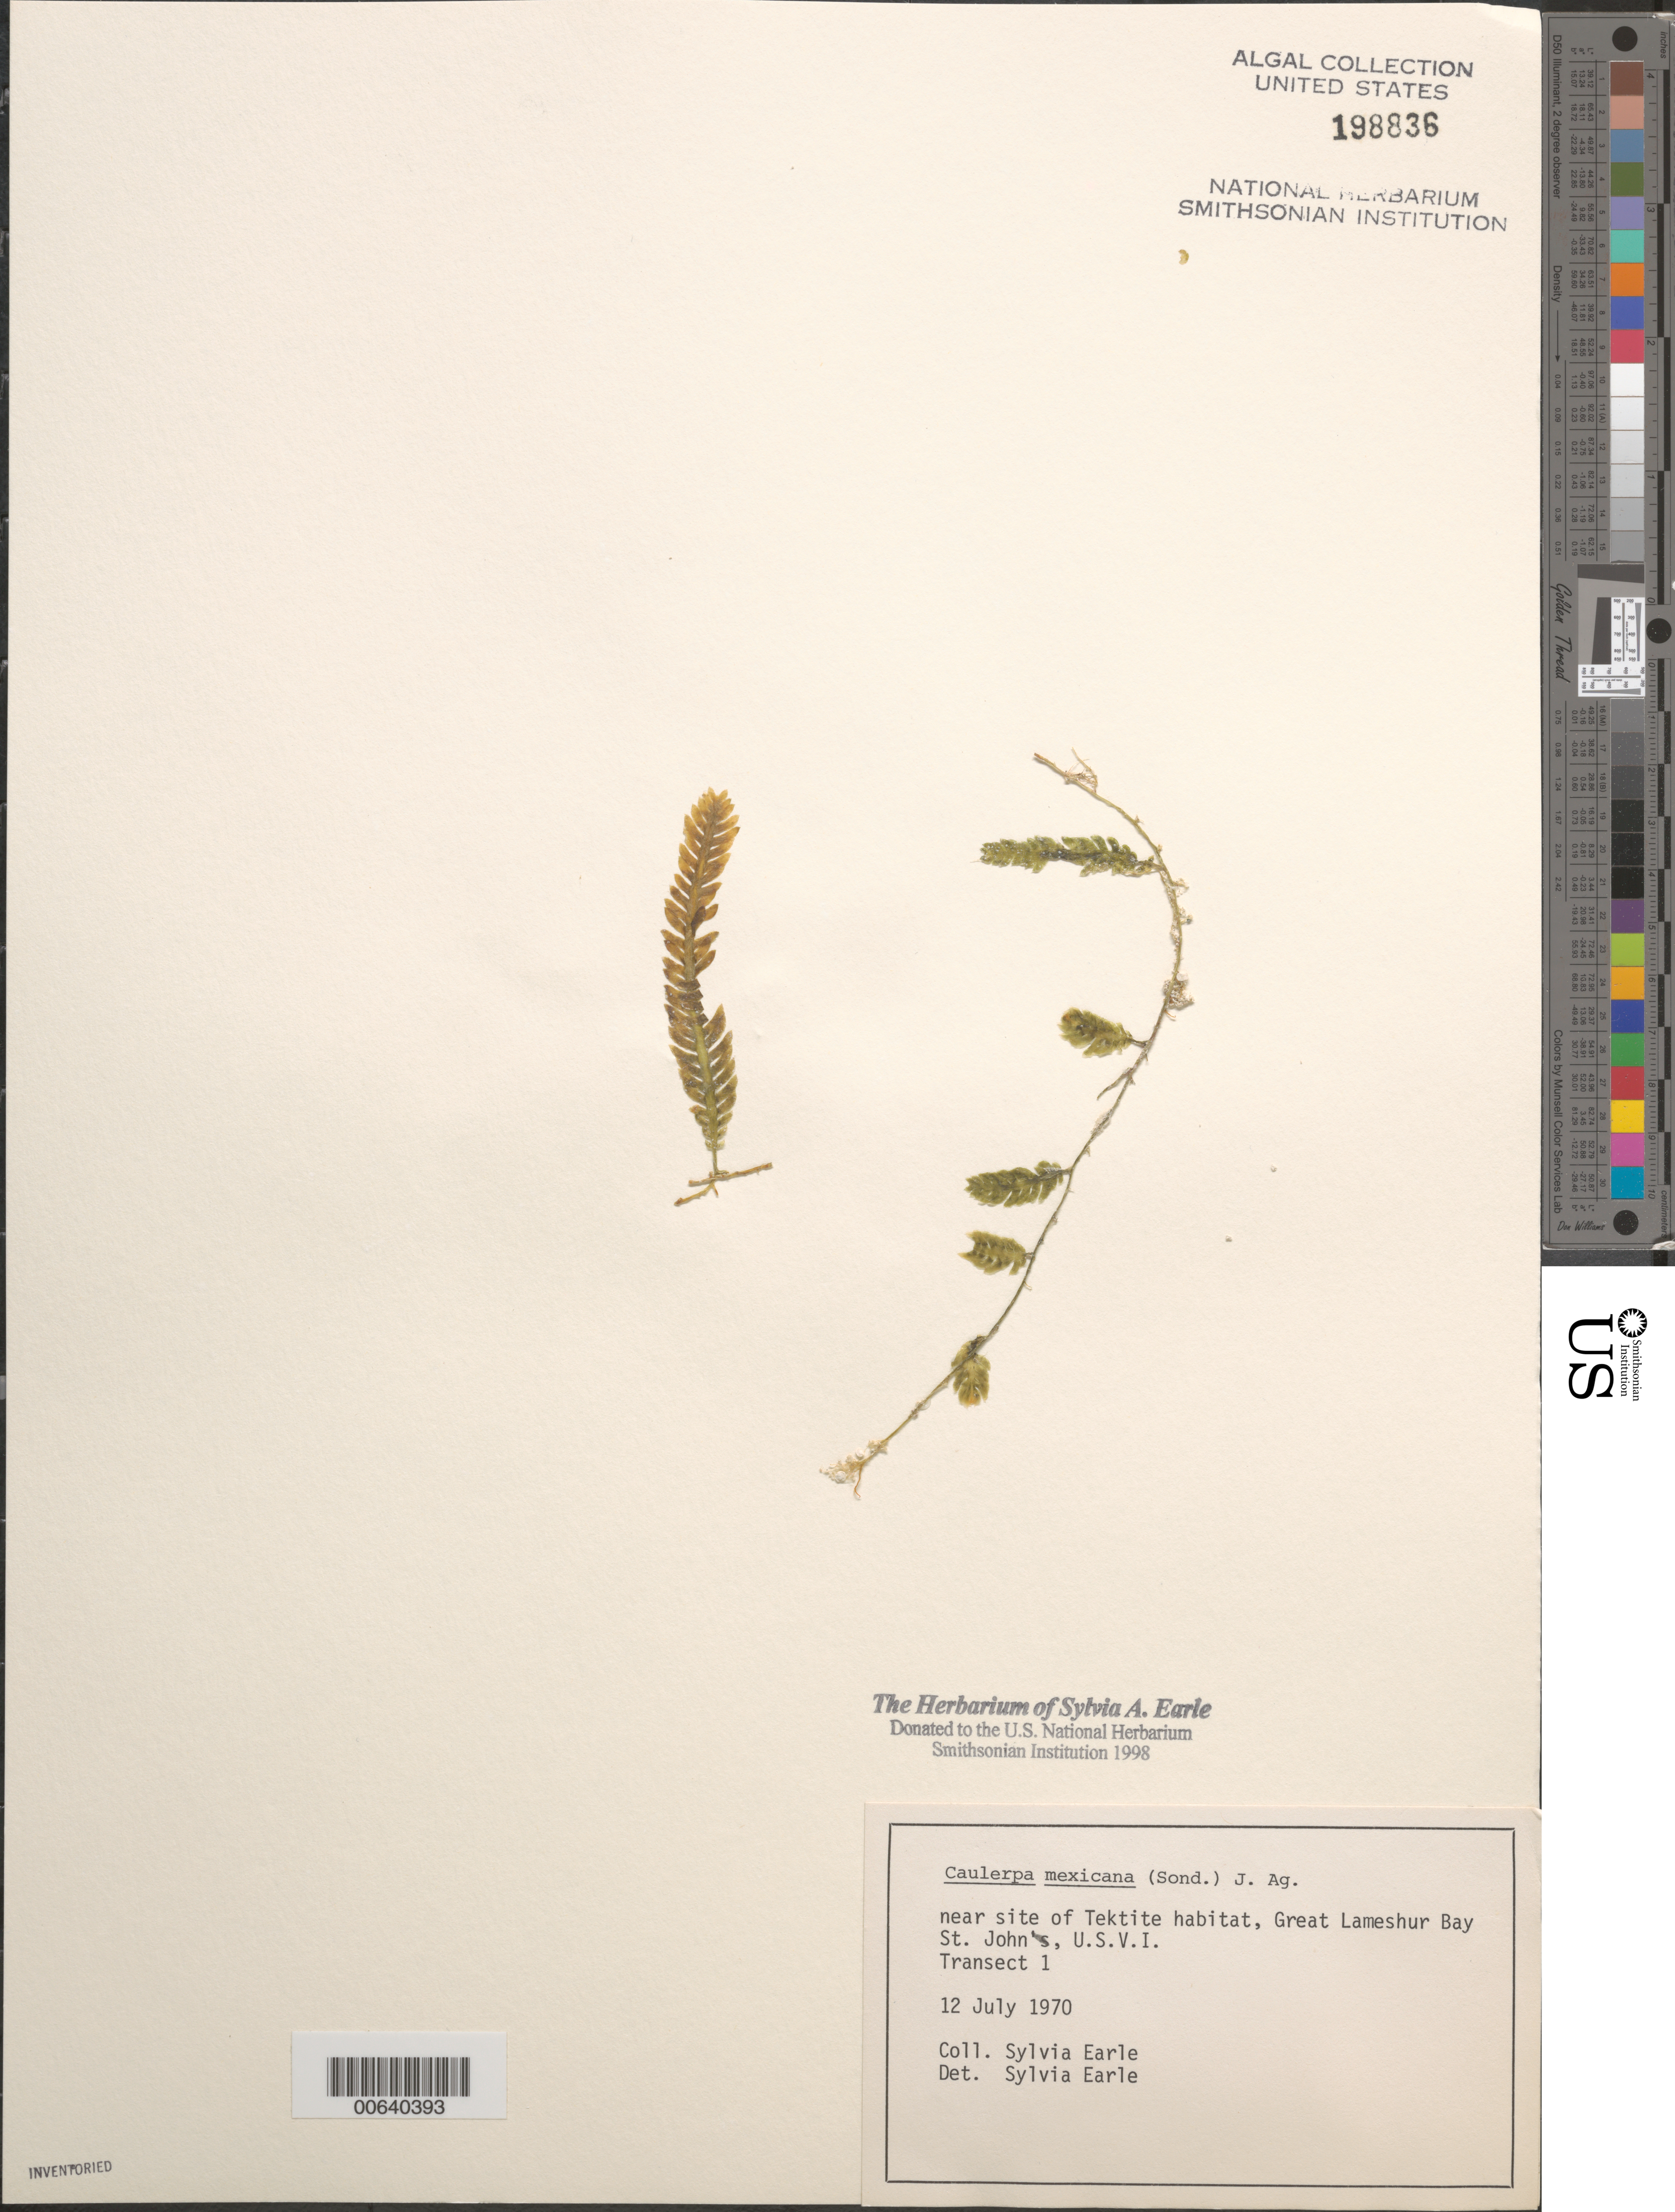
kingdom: Plantae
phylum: Chlorophyta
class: Ulvophyceae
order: Bryopsidales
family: Caulerpaceae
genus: Caulerpa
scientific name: Caulerpa mexicana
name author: Sond. ex Kütz.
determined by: Earle, S. A.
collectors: S. A. Earle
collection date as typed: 12 Jul 1970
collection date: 1970-07-12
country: U.S. Virgin Islands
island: St. John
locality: Great Lameshur Bay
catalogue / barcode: US 198836